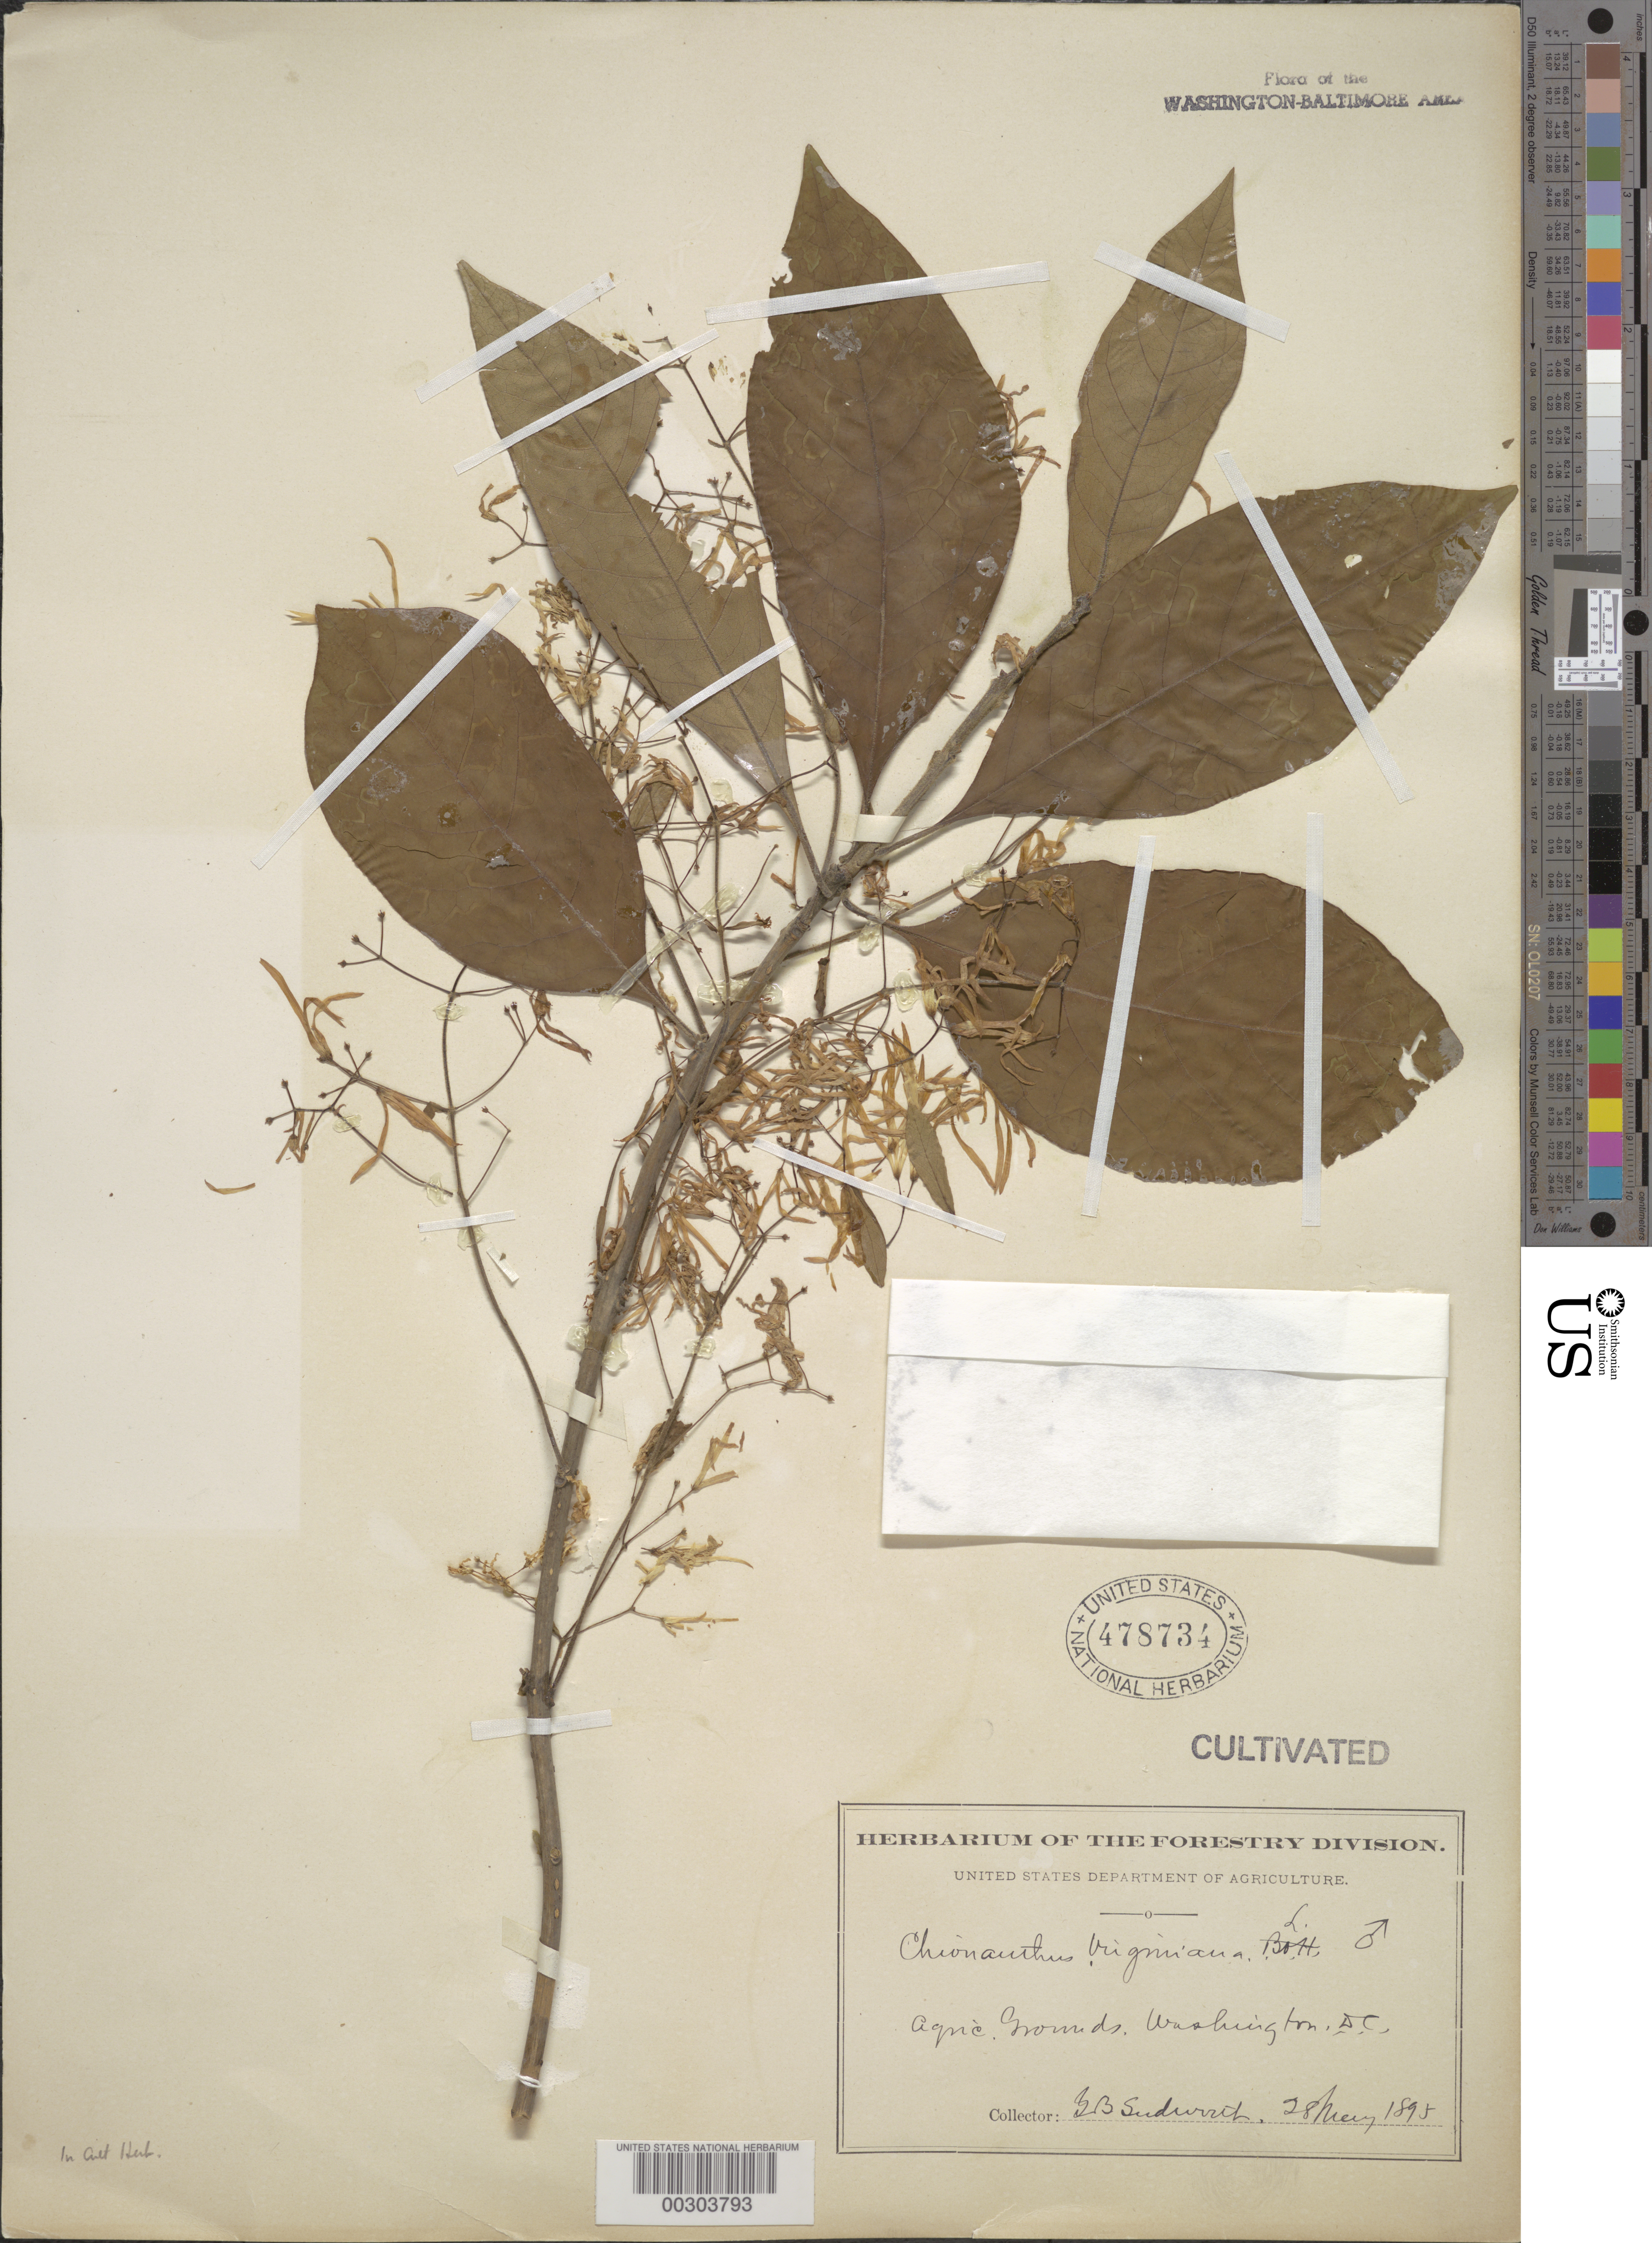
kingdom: Plantae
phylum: Tracheophyta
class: Magnoliopsida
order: Lamiales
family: Oleaceae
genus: Chionanthus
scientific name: Chionanthus virginicus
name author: L.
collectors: G. B. Sudworth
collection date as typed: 28 May 1895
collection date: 1895-05-28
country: United States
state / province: District of Columbia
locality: Department of Agriculture grounds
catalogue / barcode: US 478734